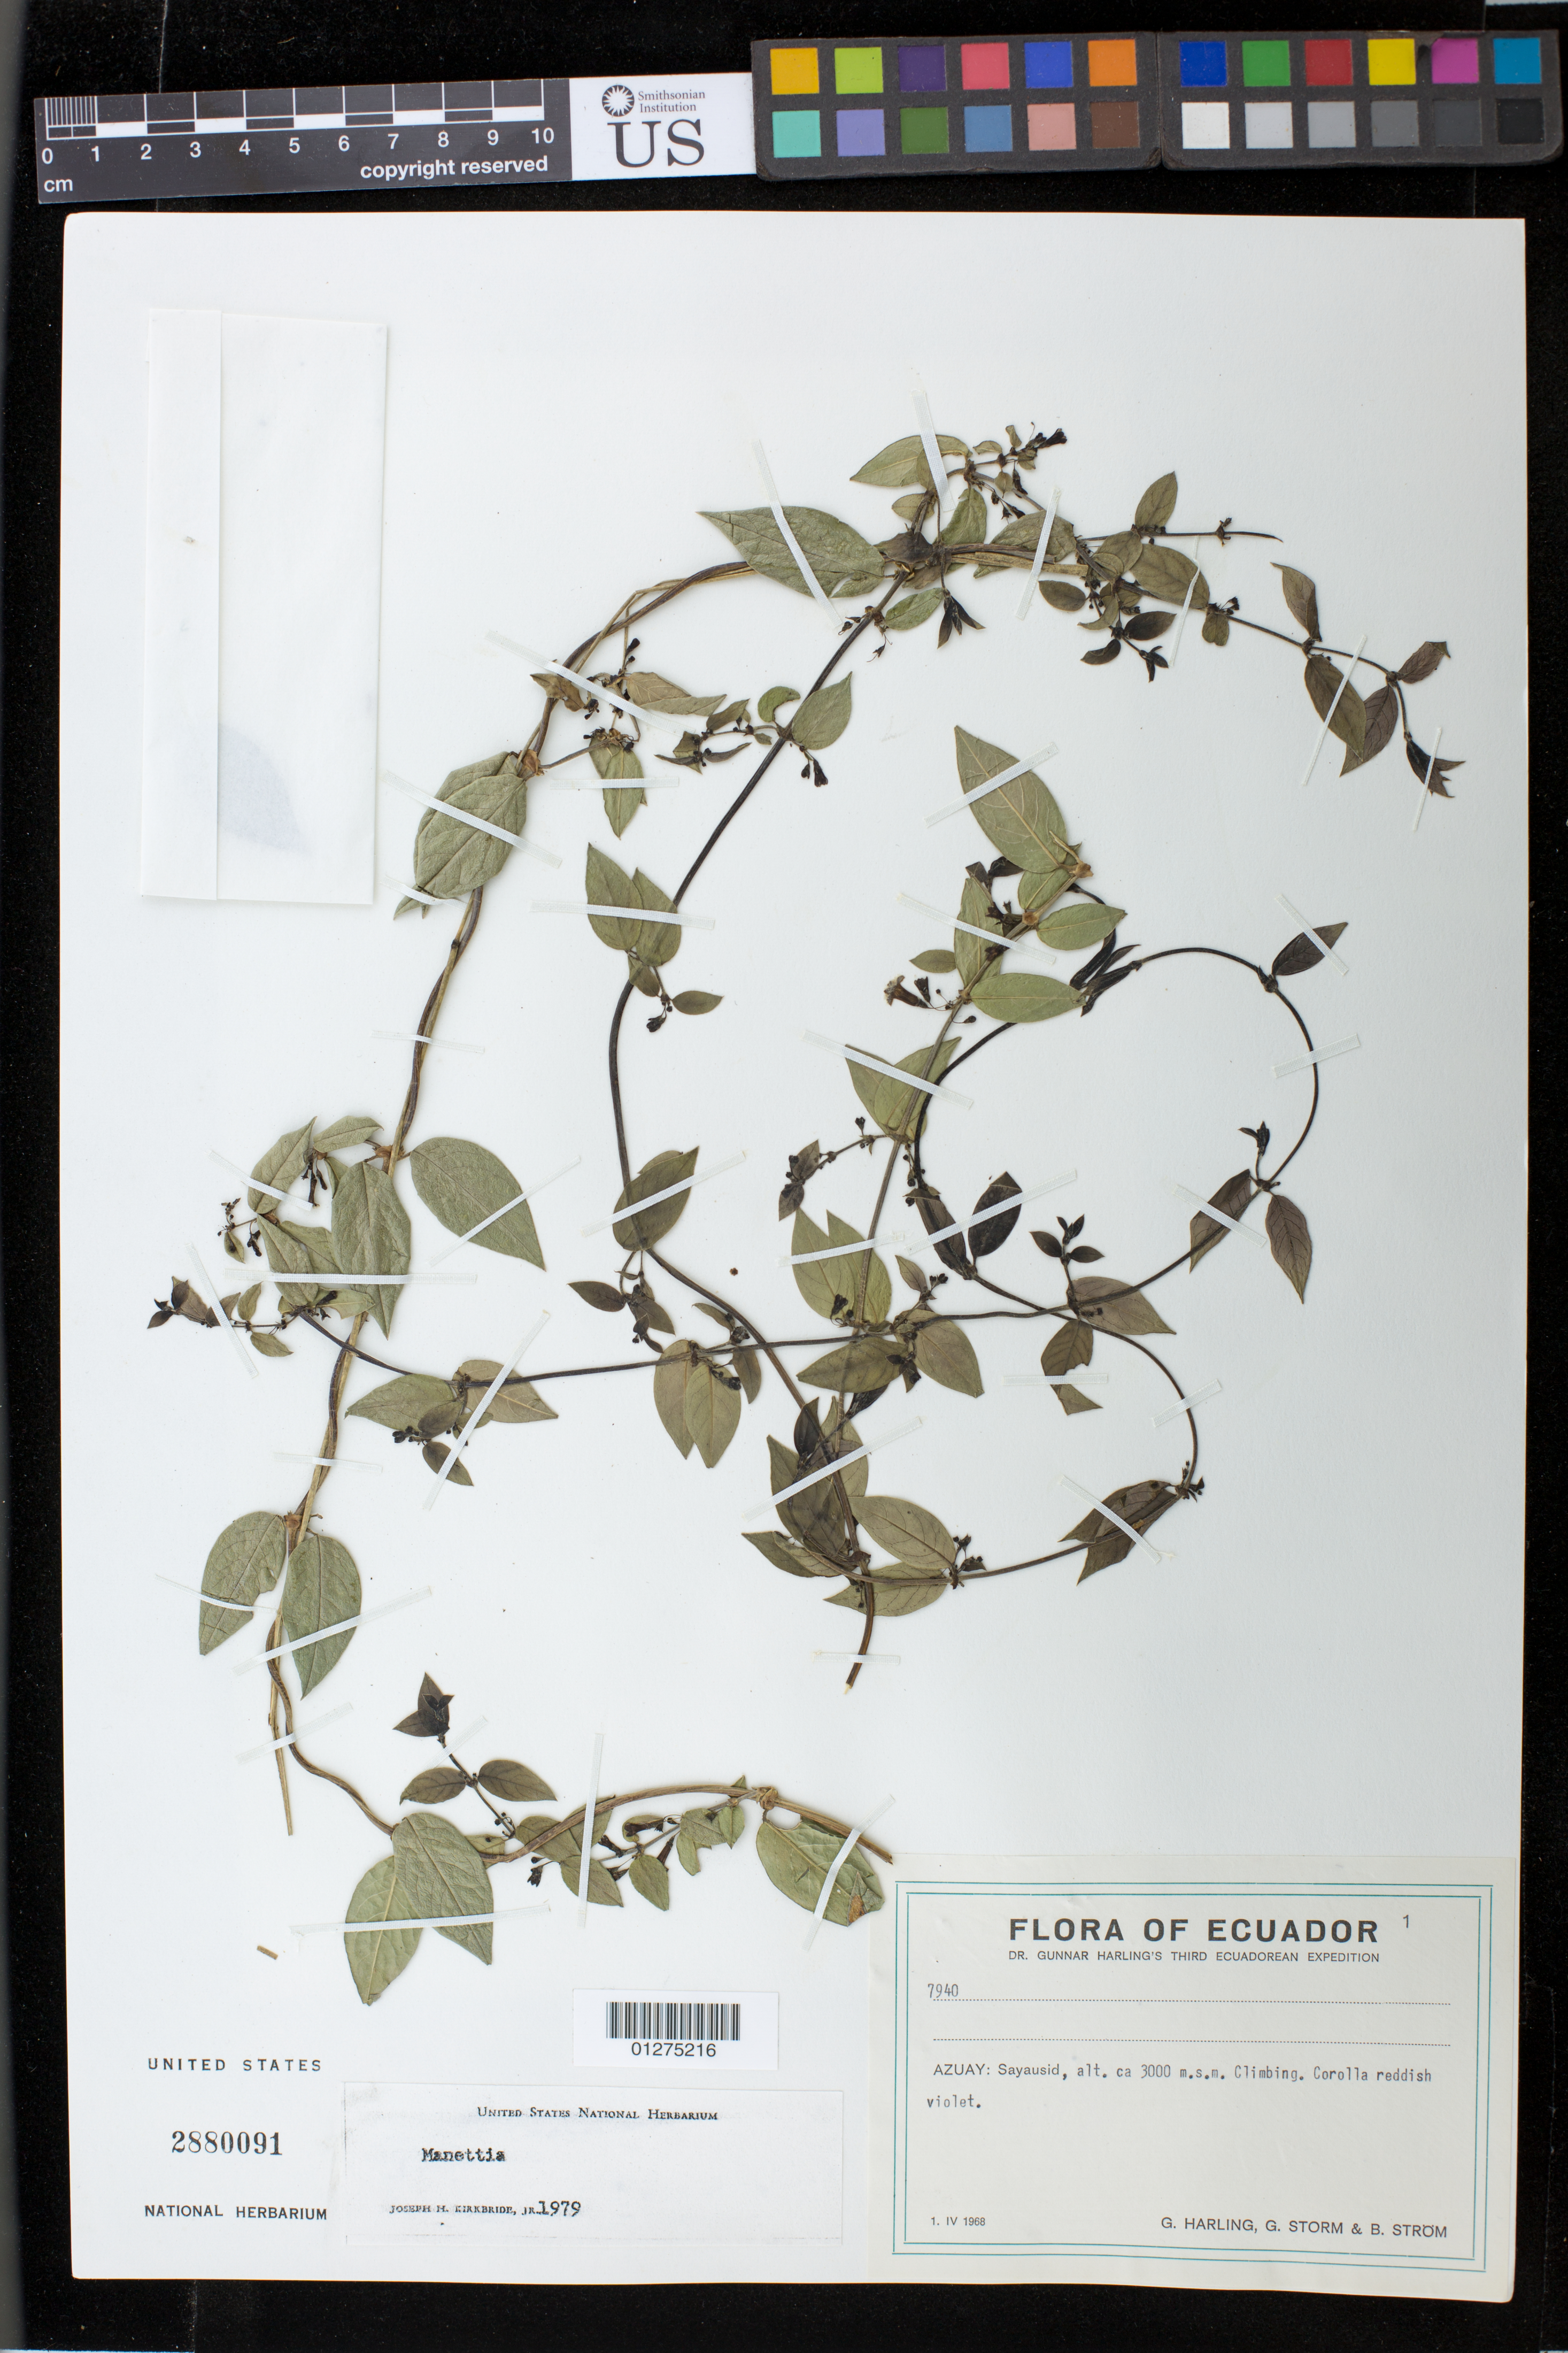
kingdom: Plantae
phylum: Tracheophyta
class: Magnoliopsida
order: Gentianales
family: Rubiaceae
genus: Manettia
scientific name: Manettia sp.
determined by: Kirkbride, J. H., Jr.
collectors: G. Harling, G. Storm & B. Ström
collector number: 7940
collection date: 1968-04-01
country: Ecuador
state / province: Azuay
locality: Sayausid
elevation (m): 3000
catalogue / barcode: US 2880091